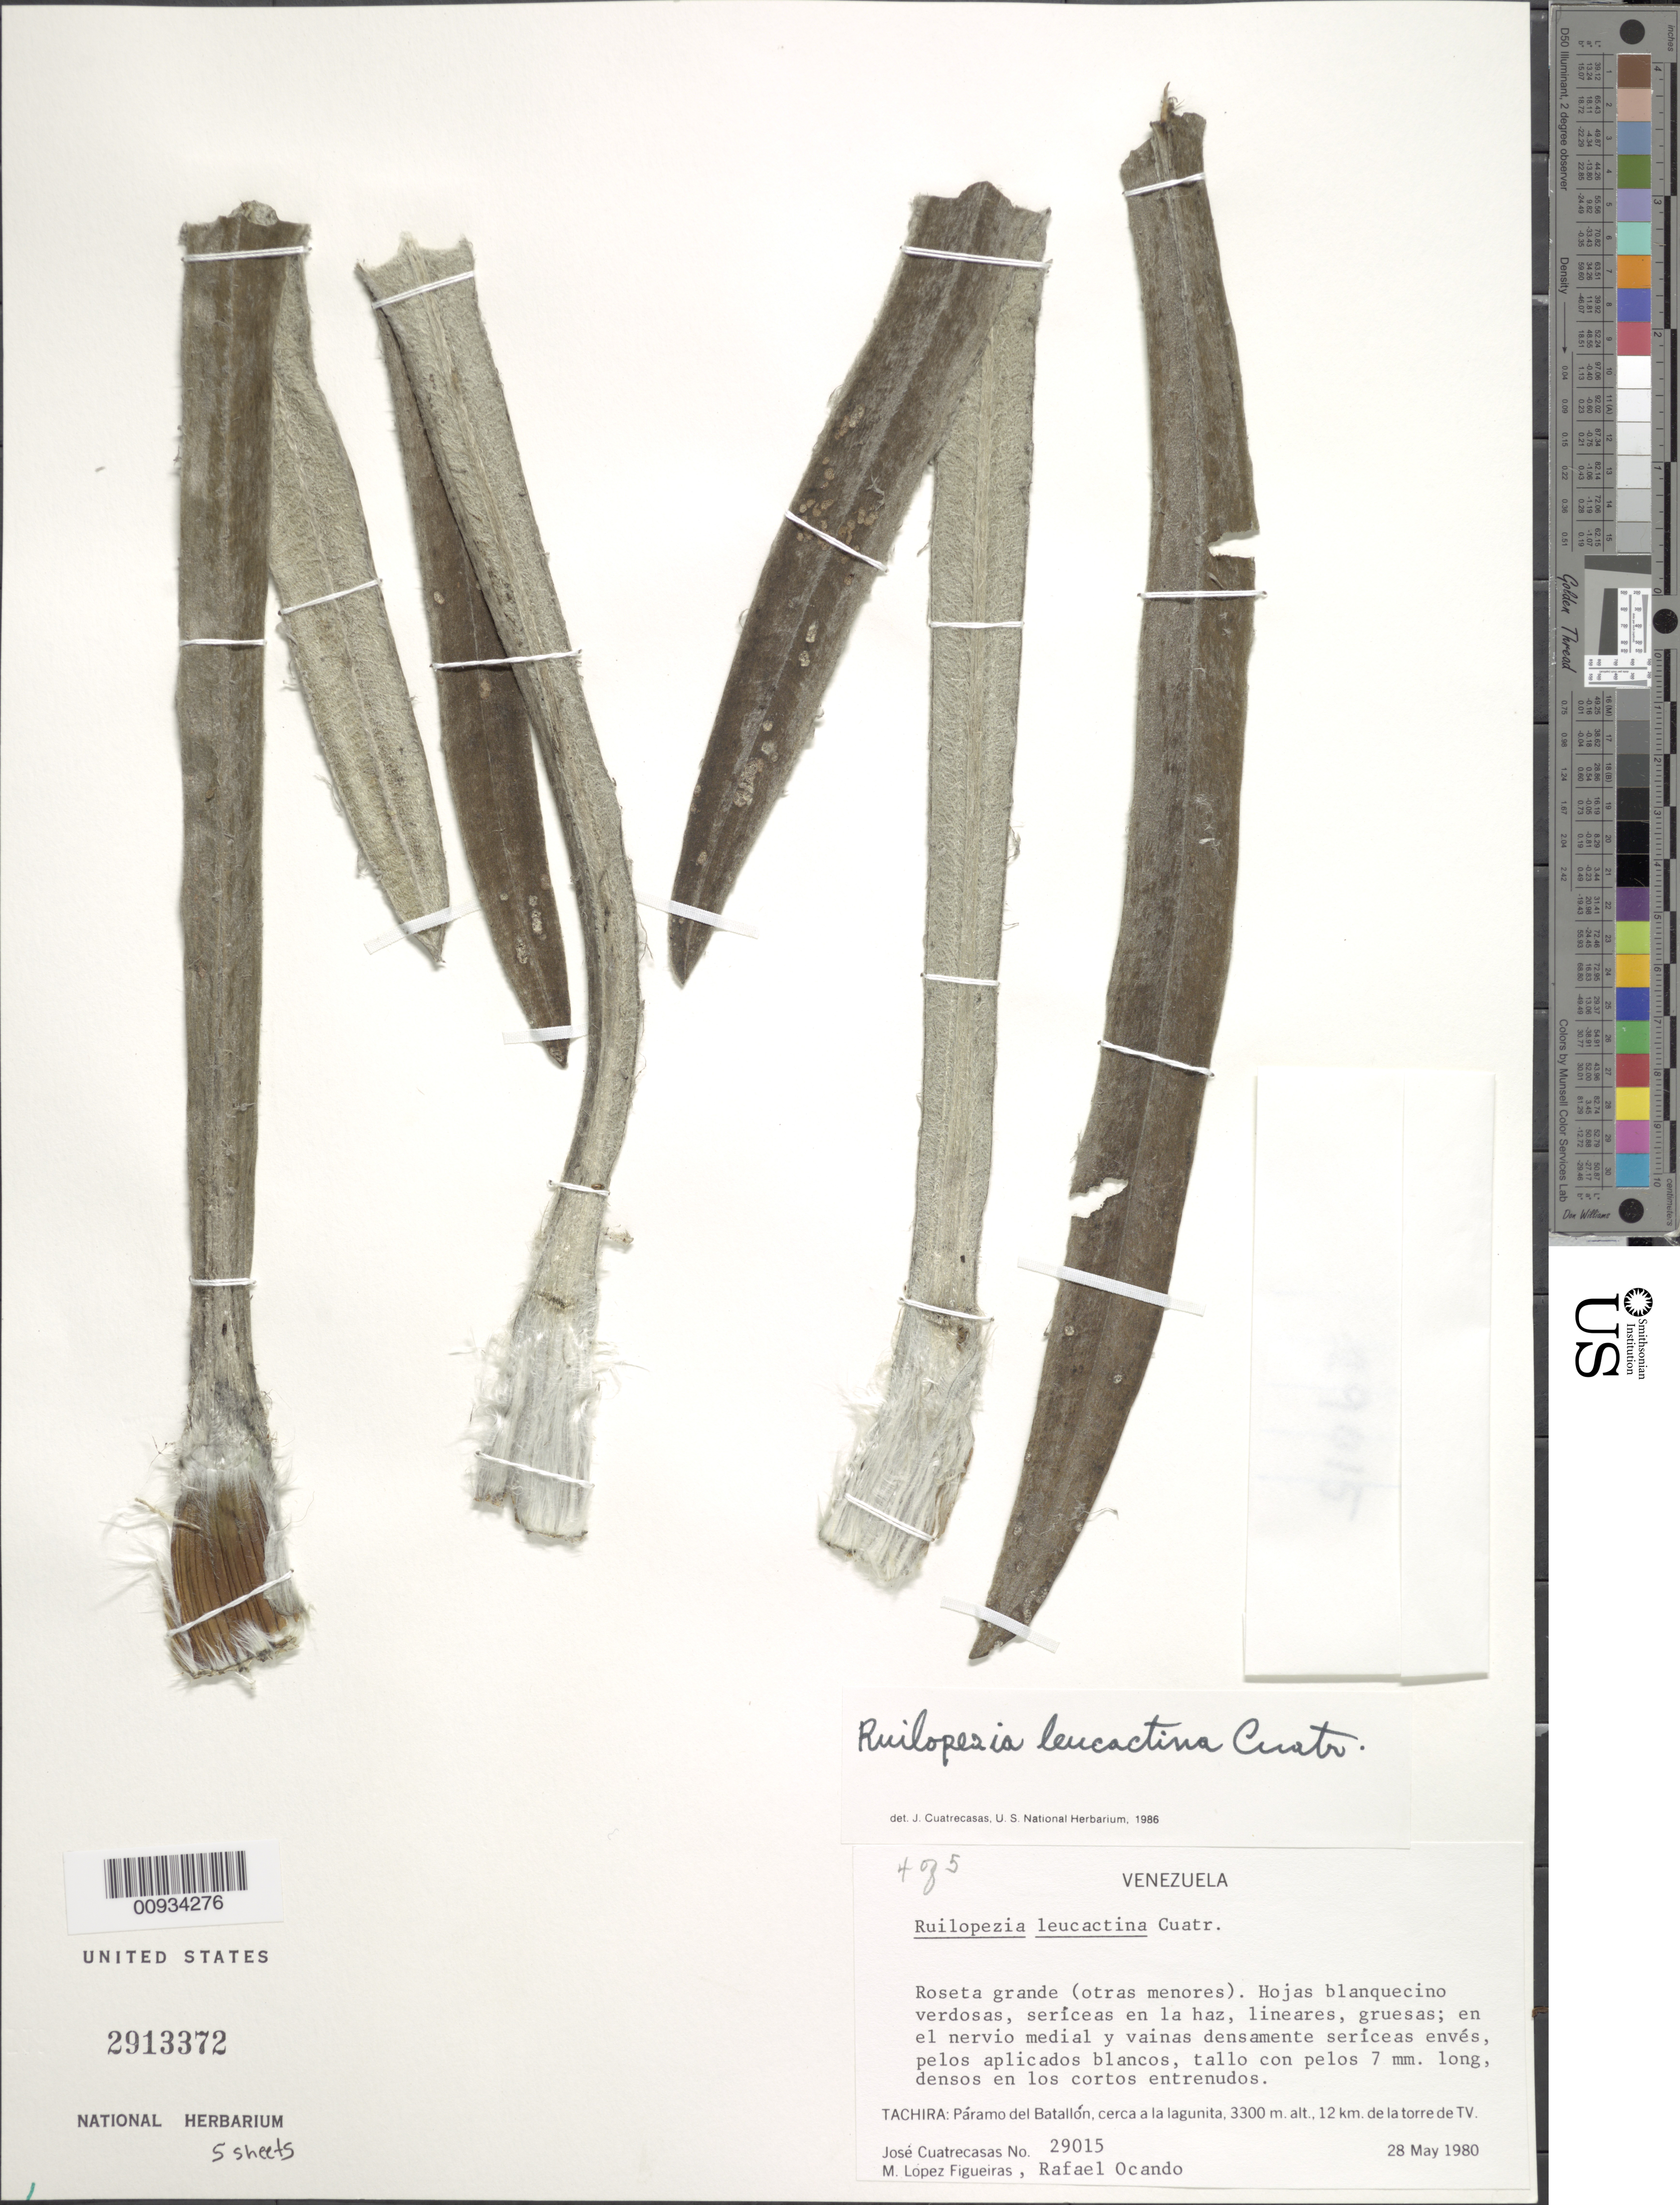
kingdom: Plantae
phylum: Tracheophyta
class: Magnoliopsida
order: Asterales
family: Asteraceae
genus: Ruilopezia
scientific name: Ruilopezia leucactina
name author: (Cuatrec.) Cuatrec.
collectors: J. Cuatrecasas, M. López Figueiras & R. Ocando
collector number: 29015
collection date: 1980-05-28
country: Venezuela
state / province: Tachira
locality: Paramo del Batallon, cerca a la lagunita, 12 km de la torre de TV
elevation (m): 3300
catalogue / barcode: US 2913372